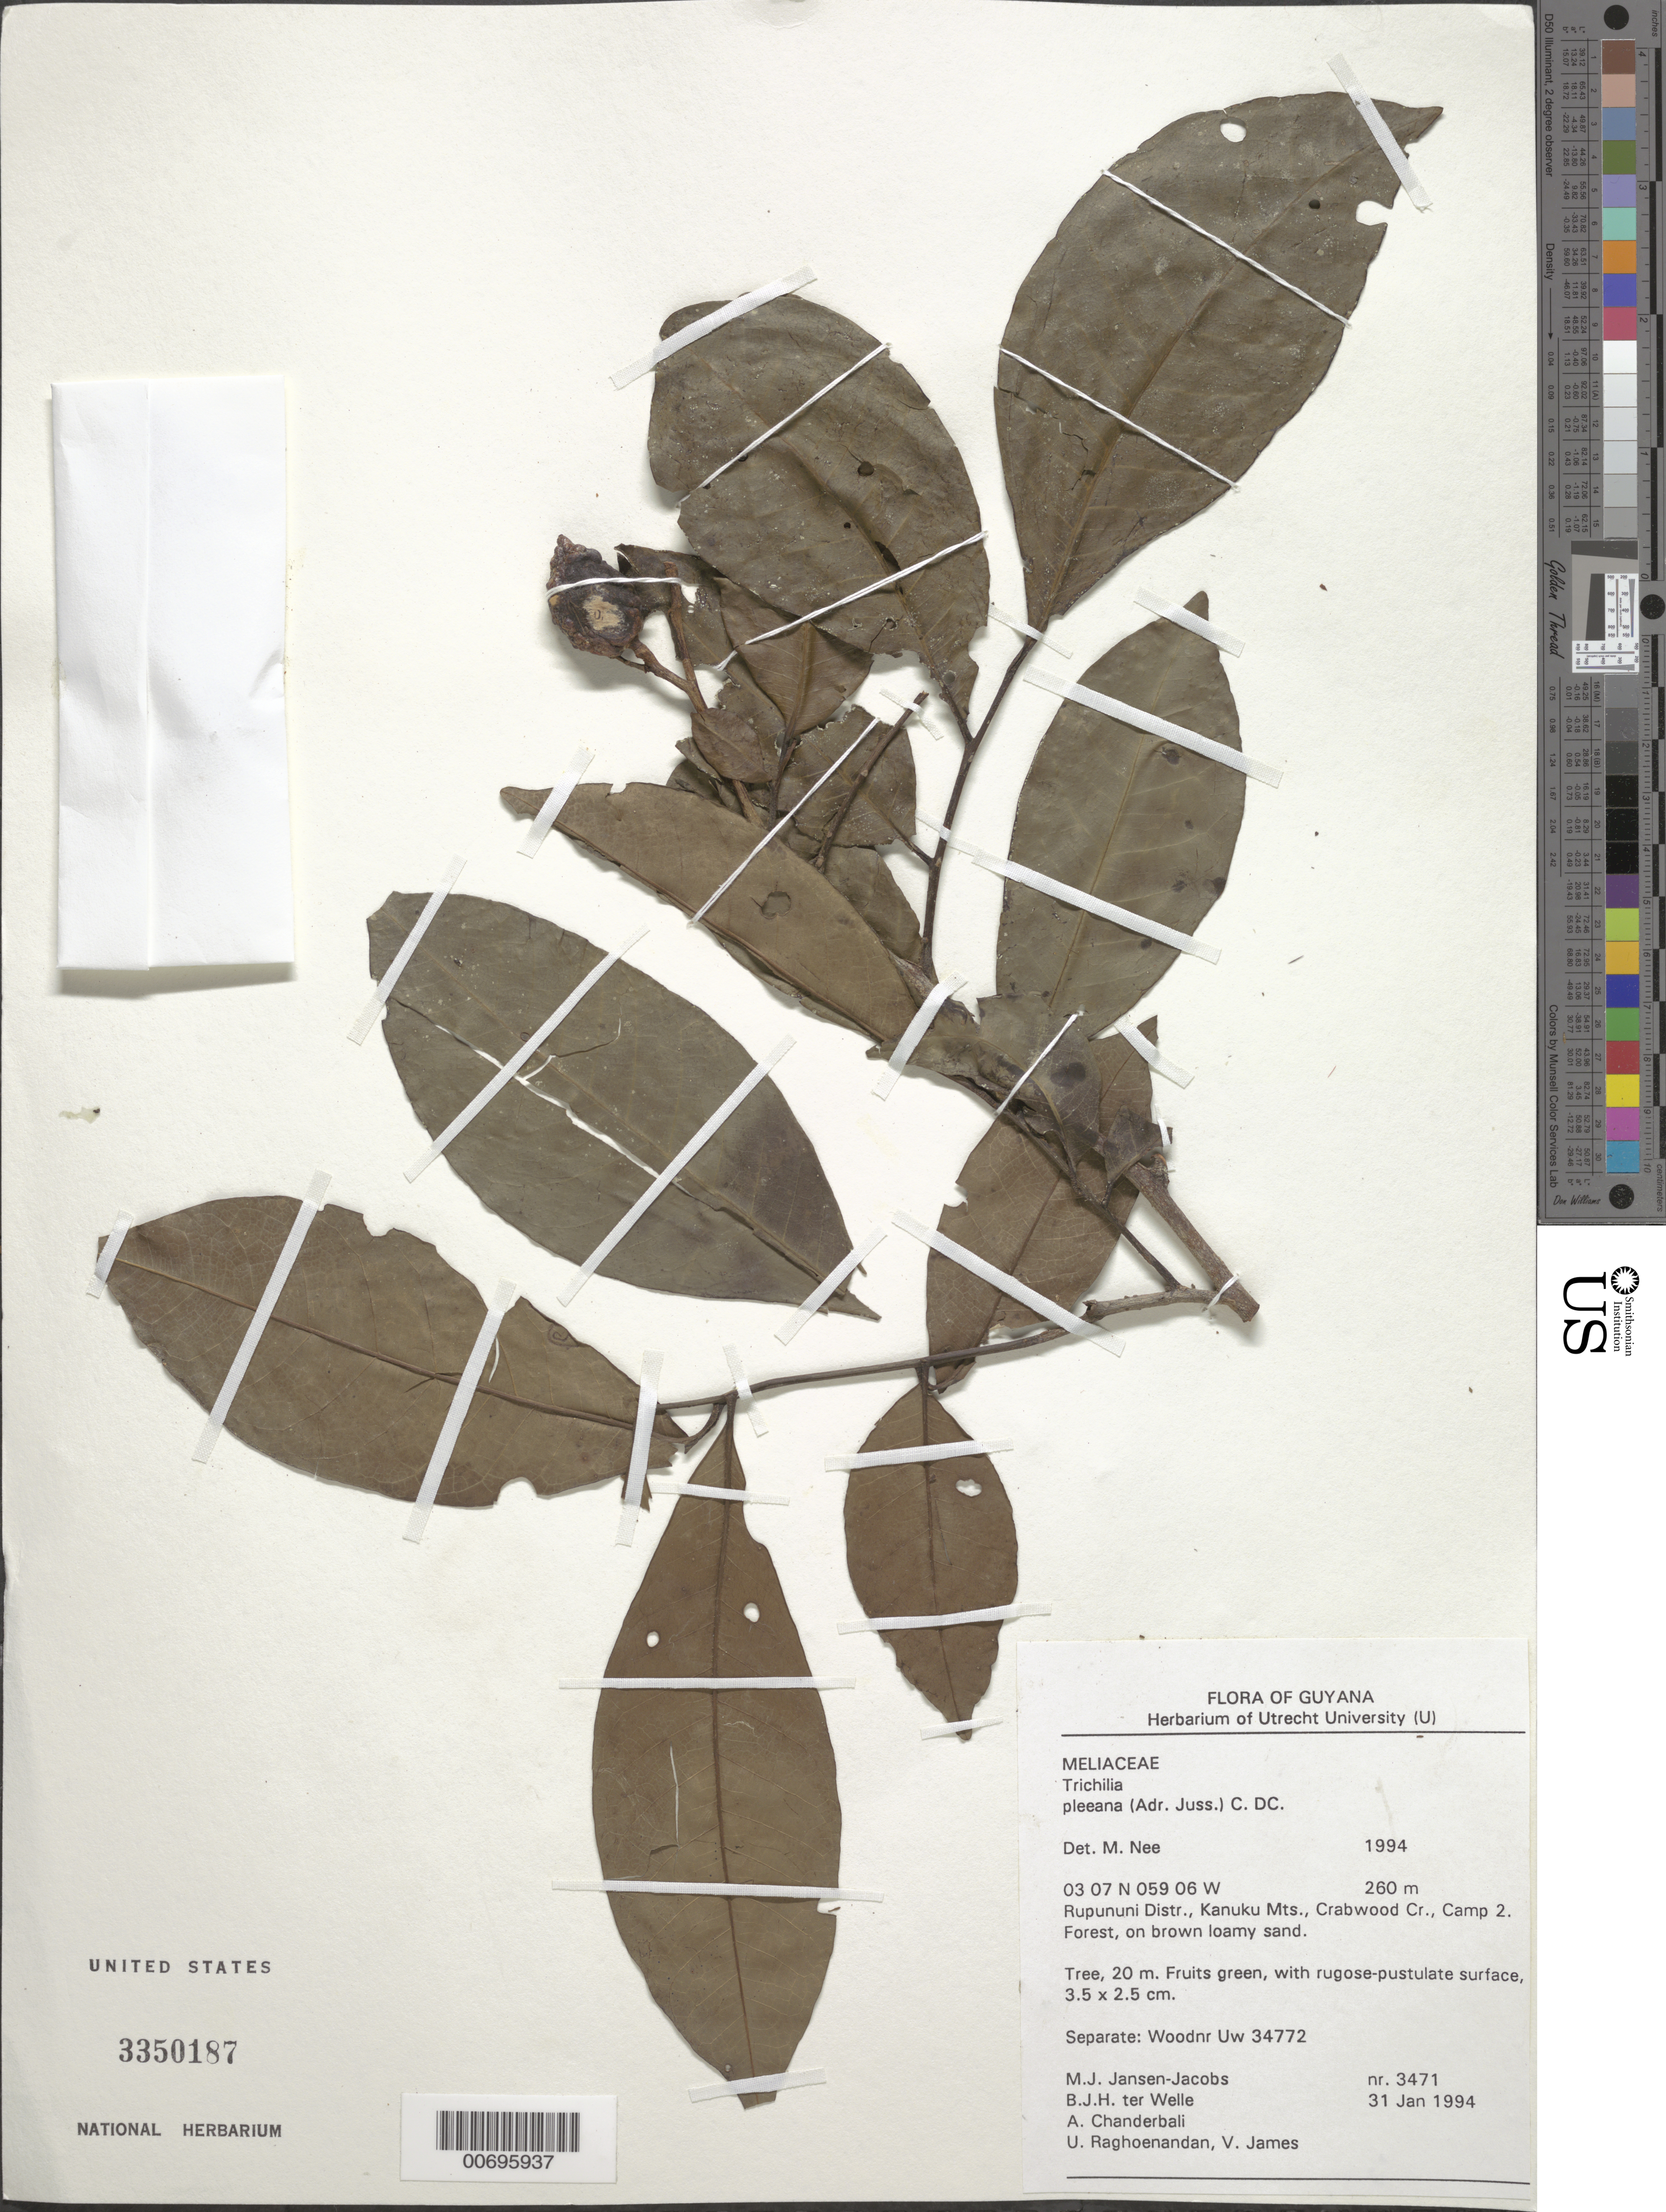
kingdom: Plantae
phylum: Tracheophyta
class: Magnoliopsida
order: Sapindales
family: Meliaceae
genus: Trichilia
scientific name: Trichilia pleeana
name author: (A. Juss.) C. DC.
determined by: Nee, Michael H.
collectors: M. J. Jansen-Jacobs, B. Welle, A. S. Chanderbali, U. Raghoenandan & V. James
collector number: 3471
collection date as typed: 31-Jan-94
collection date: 1994-01-31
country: Guyana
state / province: U. Takutu-U. Essequibo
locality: Crabwood Cr., Camp 2, Kanuku Mts., Rupununi District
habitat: Forest on brown loamy sand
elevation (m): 260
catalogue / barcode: US 3350187